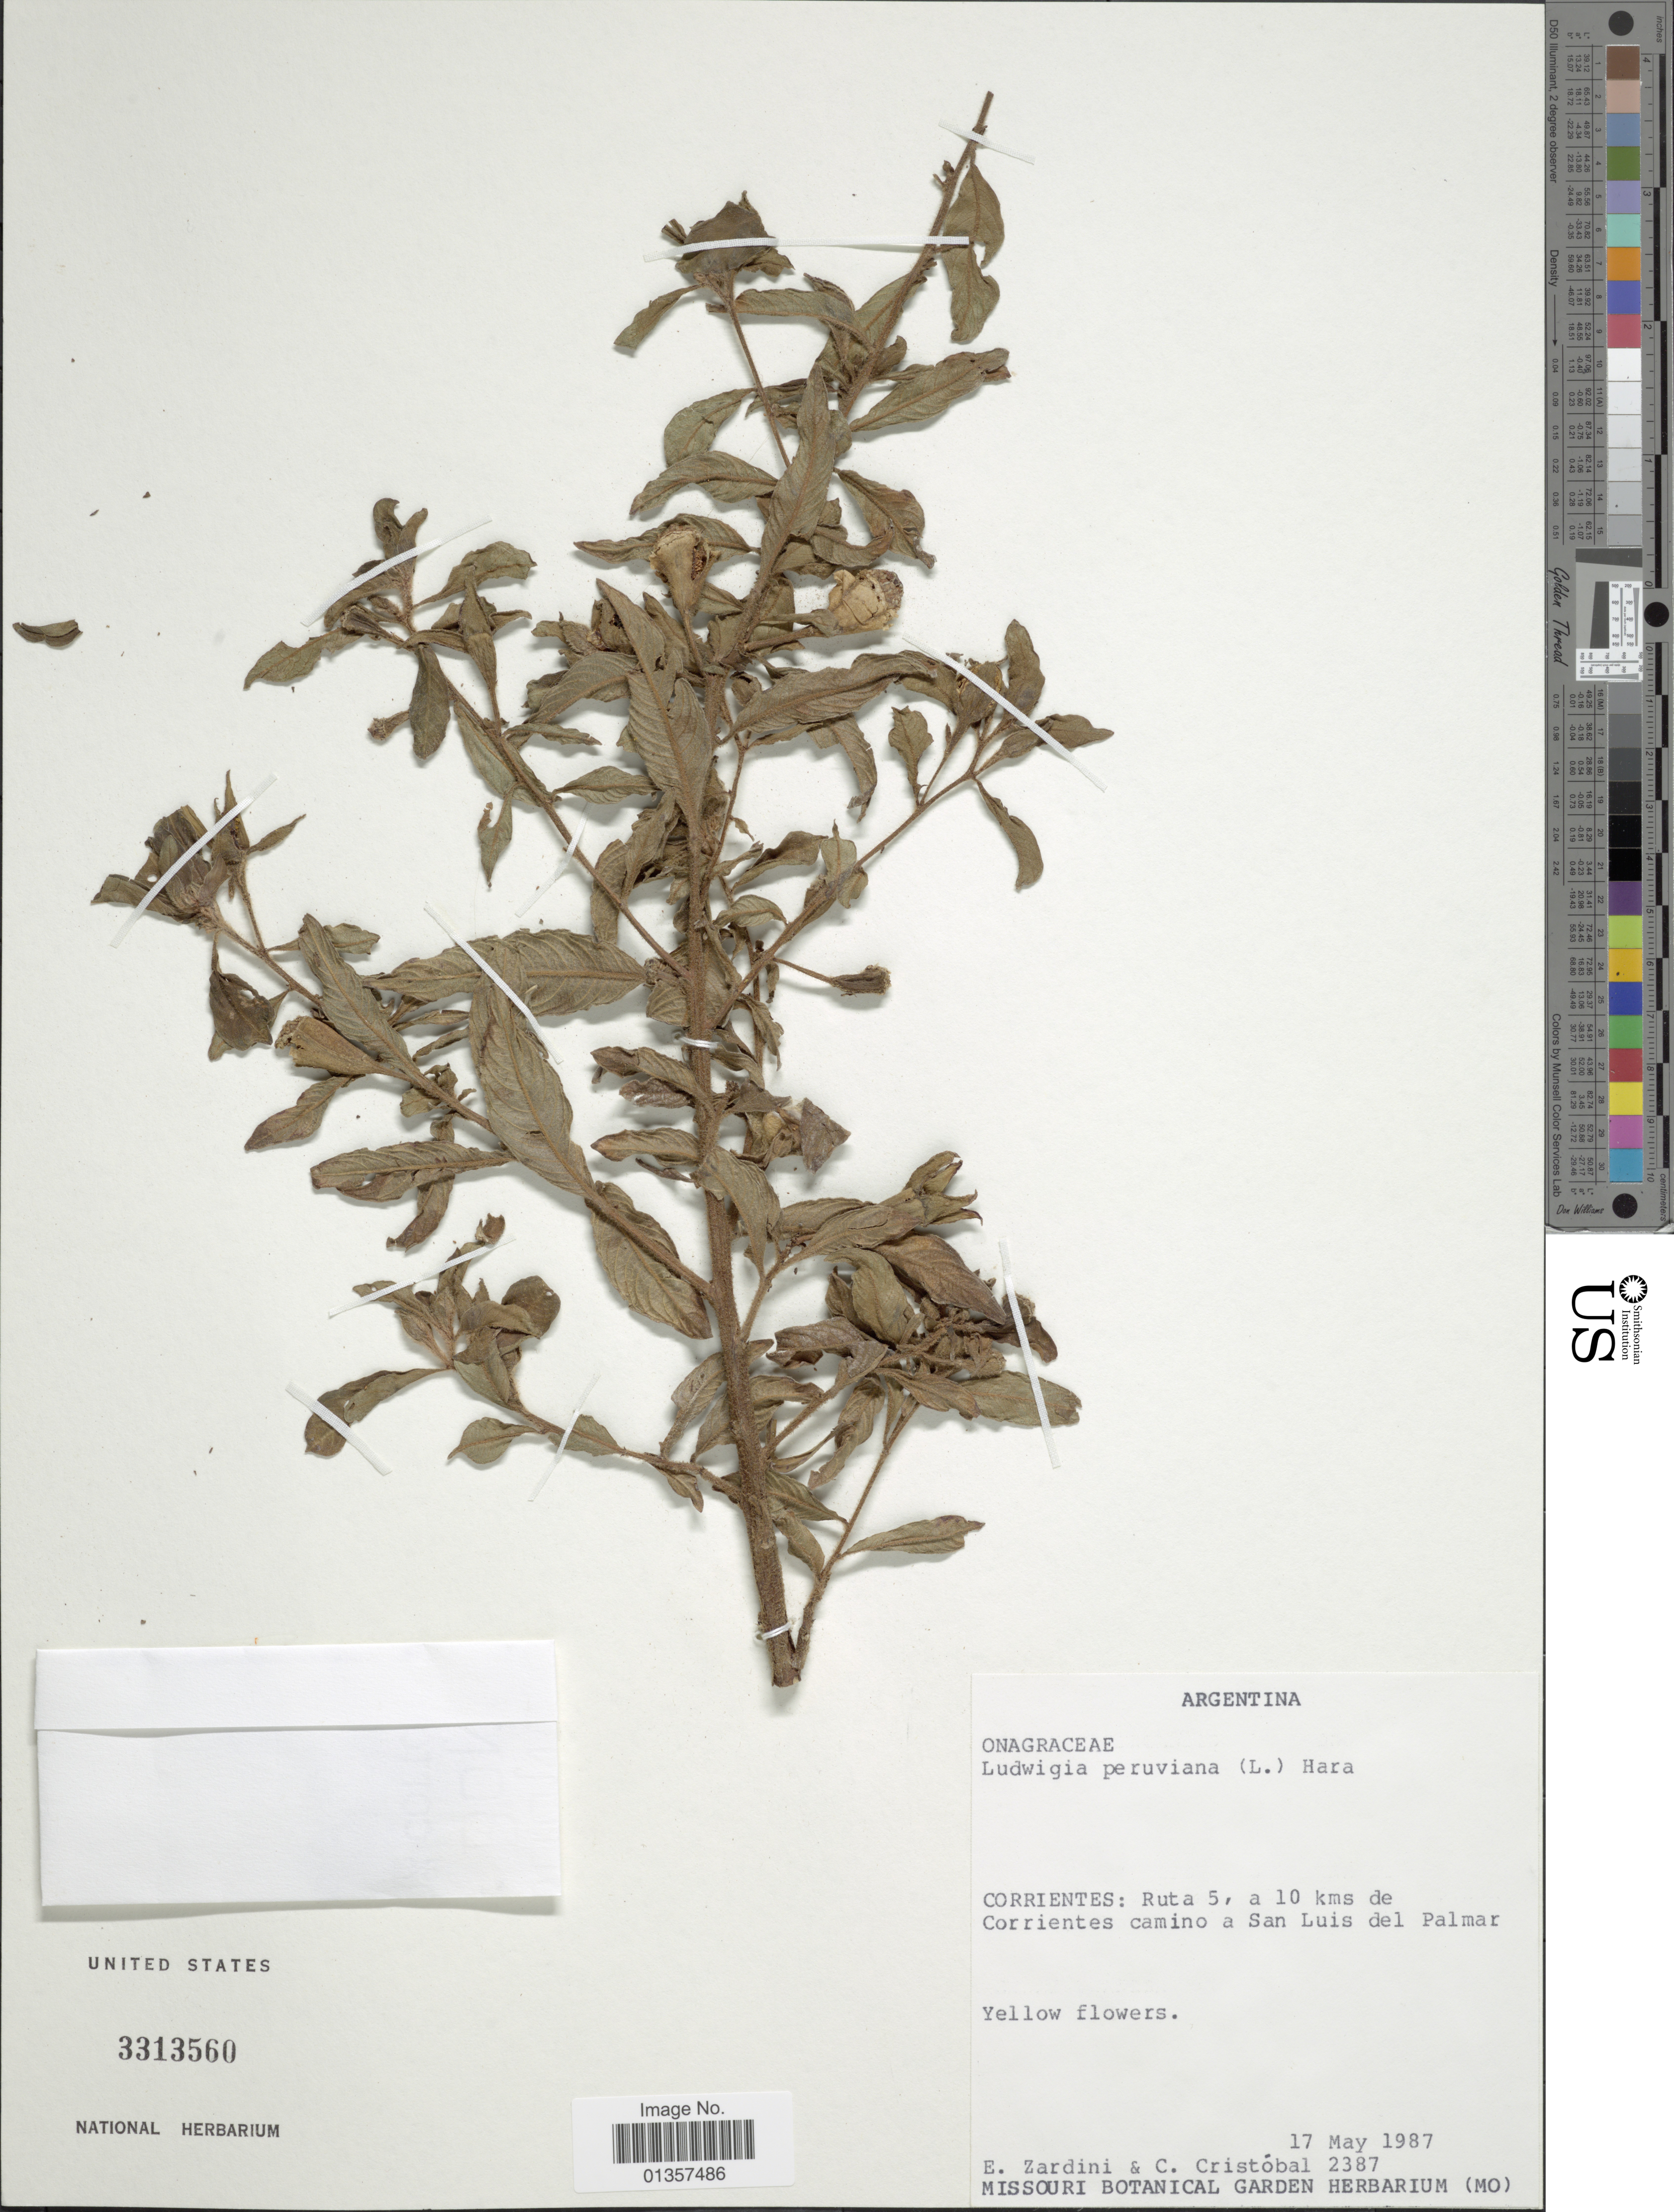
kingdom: Plantae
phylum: Tracheophyta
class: Magnoliopsida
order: Myrtales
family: Onagraceae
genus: Ludwigia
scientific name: Ludwigia peruviana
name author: (L.) H. Hara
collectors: E. M. Zardini & C. Cristóbal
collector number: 2387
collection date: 1987-05-17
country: Argentina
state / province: Corrientes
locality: Ruta 5, a 10 kms de Corrientes camino a San Luis del Palmar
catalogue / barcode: US 3313560